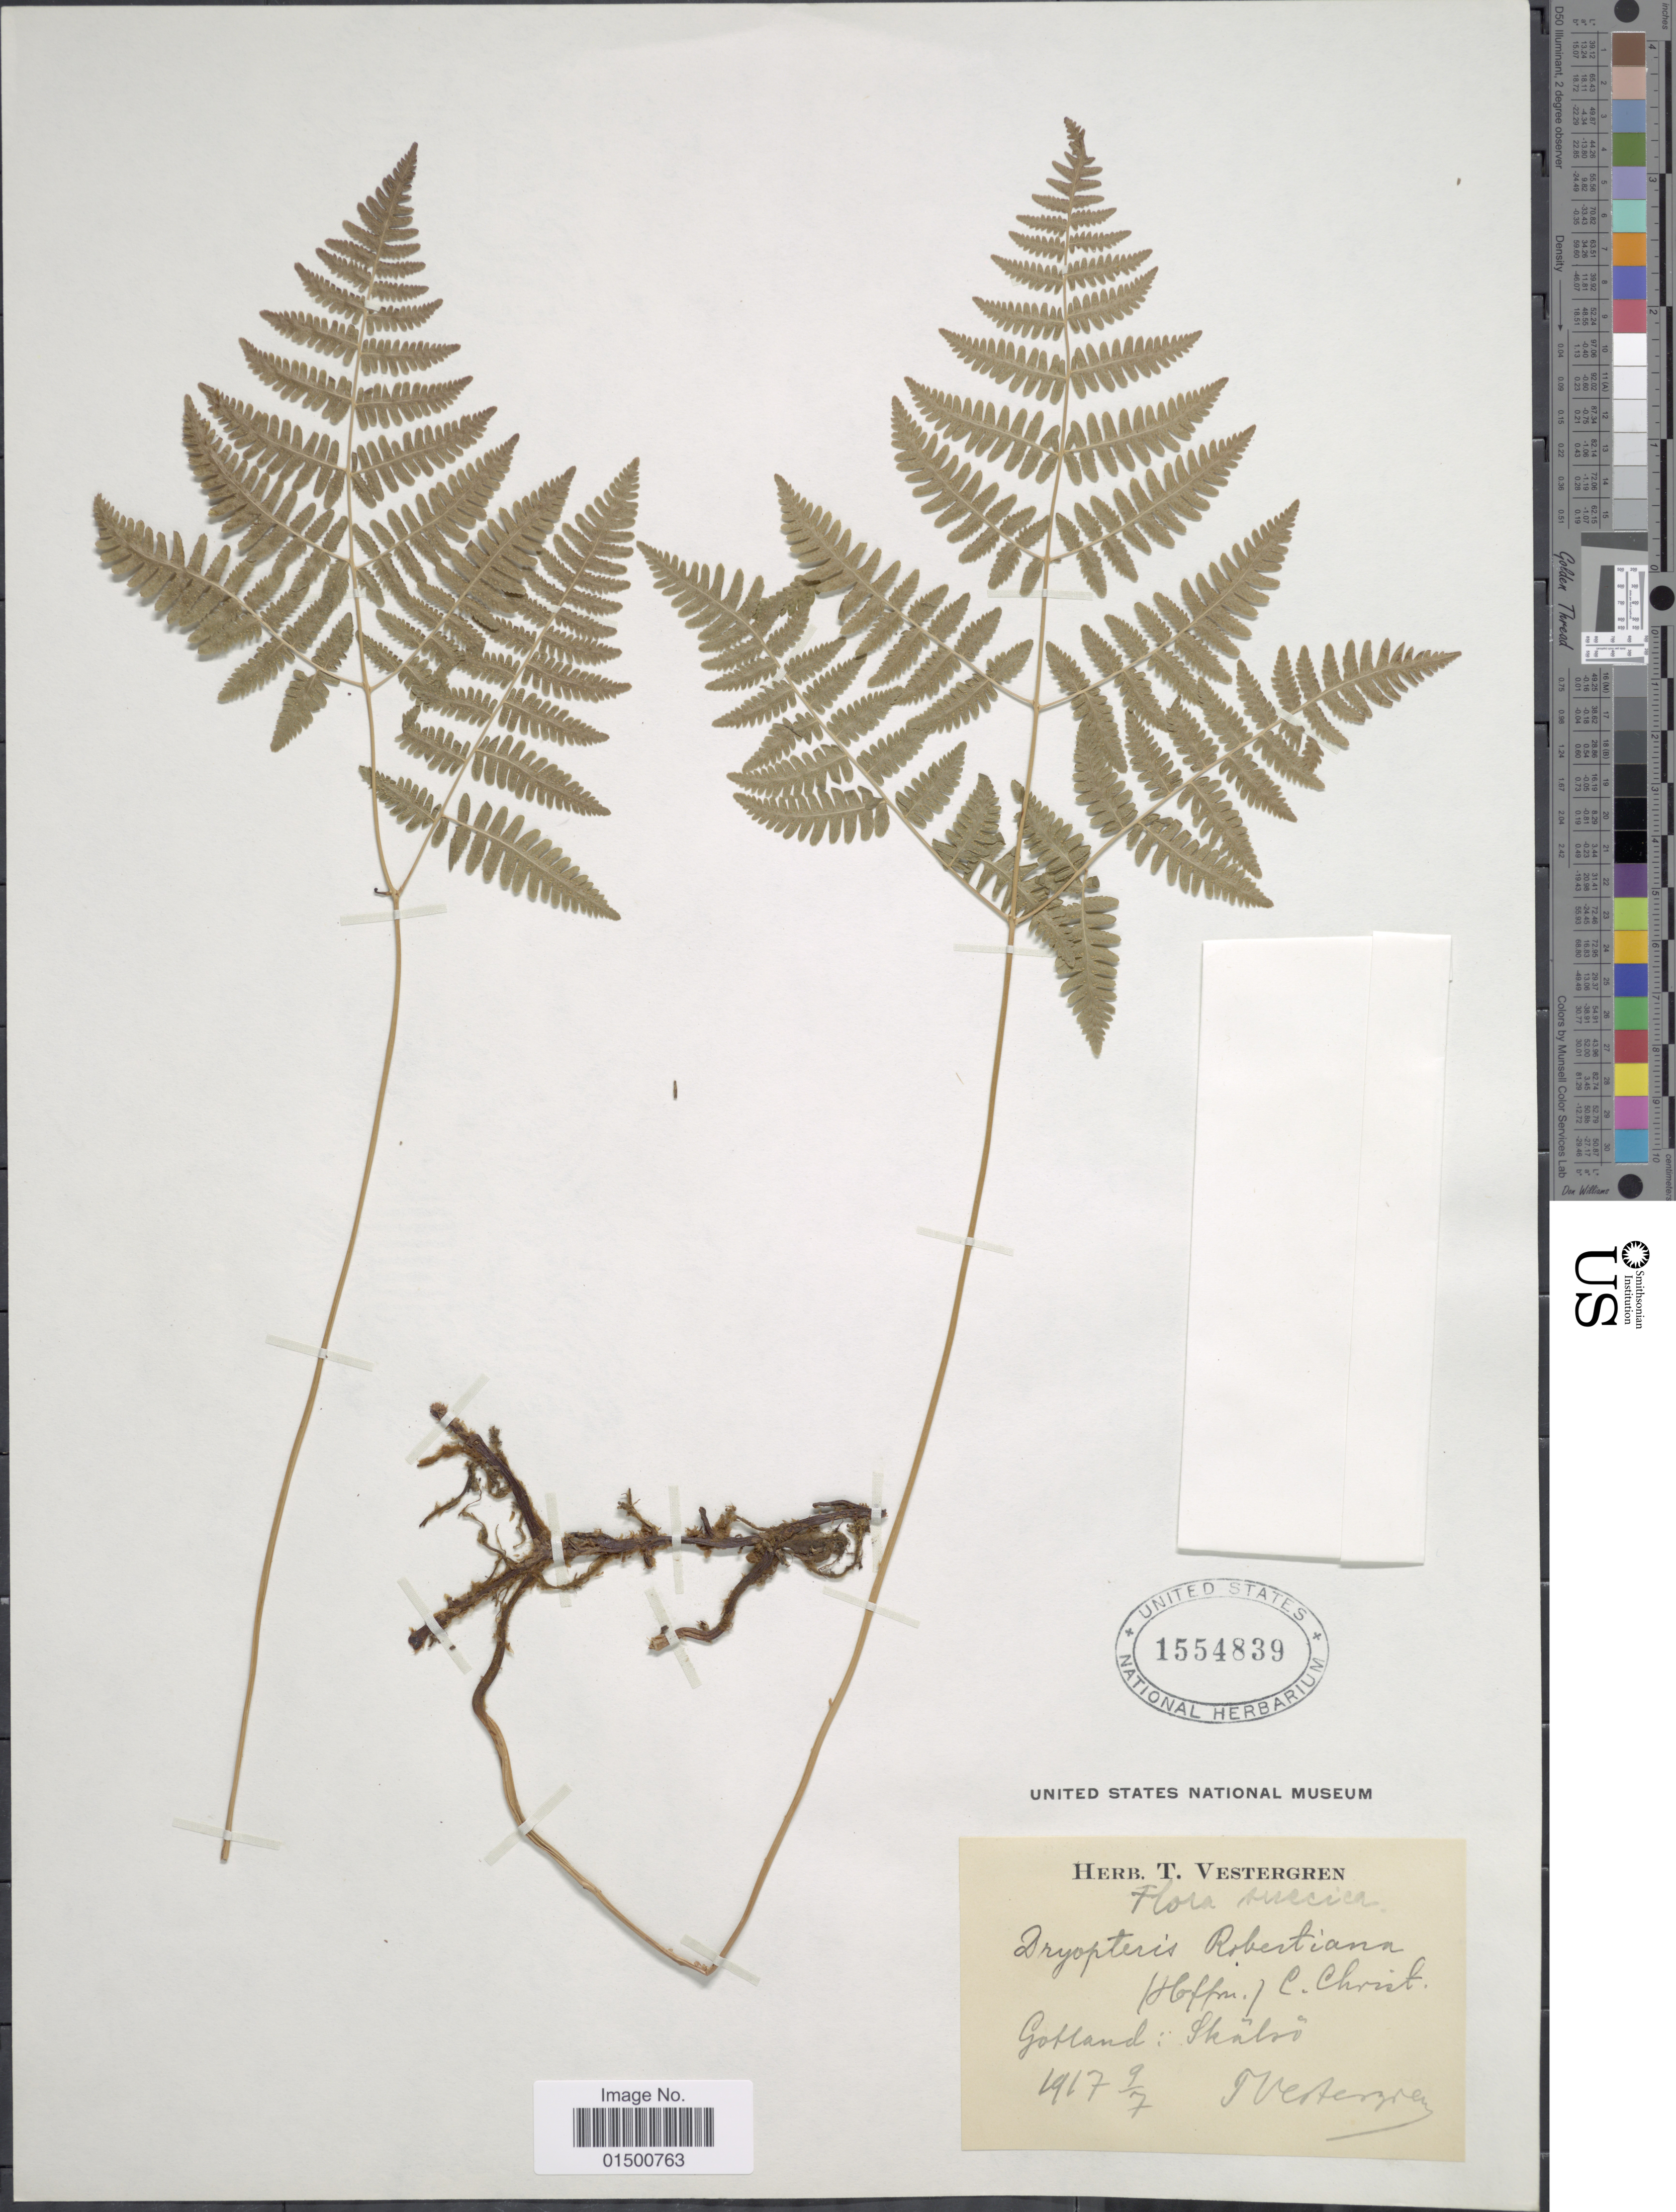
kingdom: Plantae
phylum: Tracheophyta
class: Polypodiopsida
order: Polypodiales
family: Cystopteridaceae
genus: Gymnocarpium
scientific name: Gymnocarpium robertianum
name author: (Hoffm.) Newman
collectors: T. Vestergren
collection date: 1917-07-09 or 1917-09-07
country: Sweden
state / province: Gotland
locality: Själsö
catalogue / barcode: US 1554839